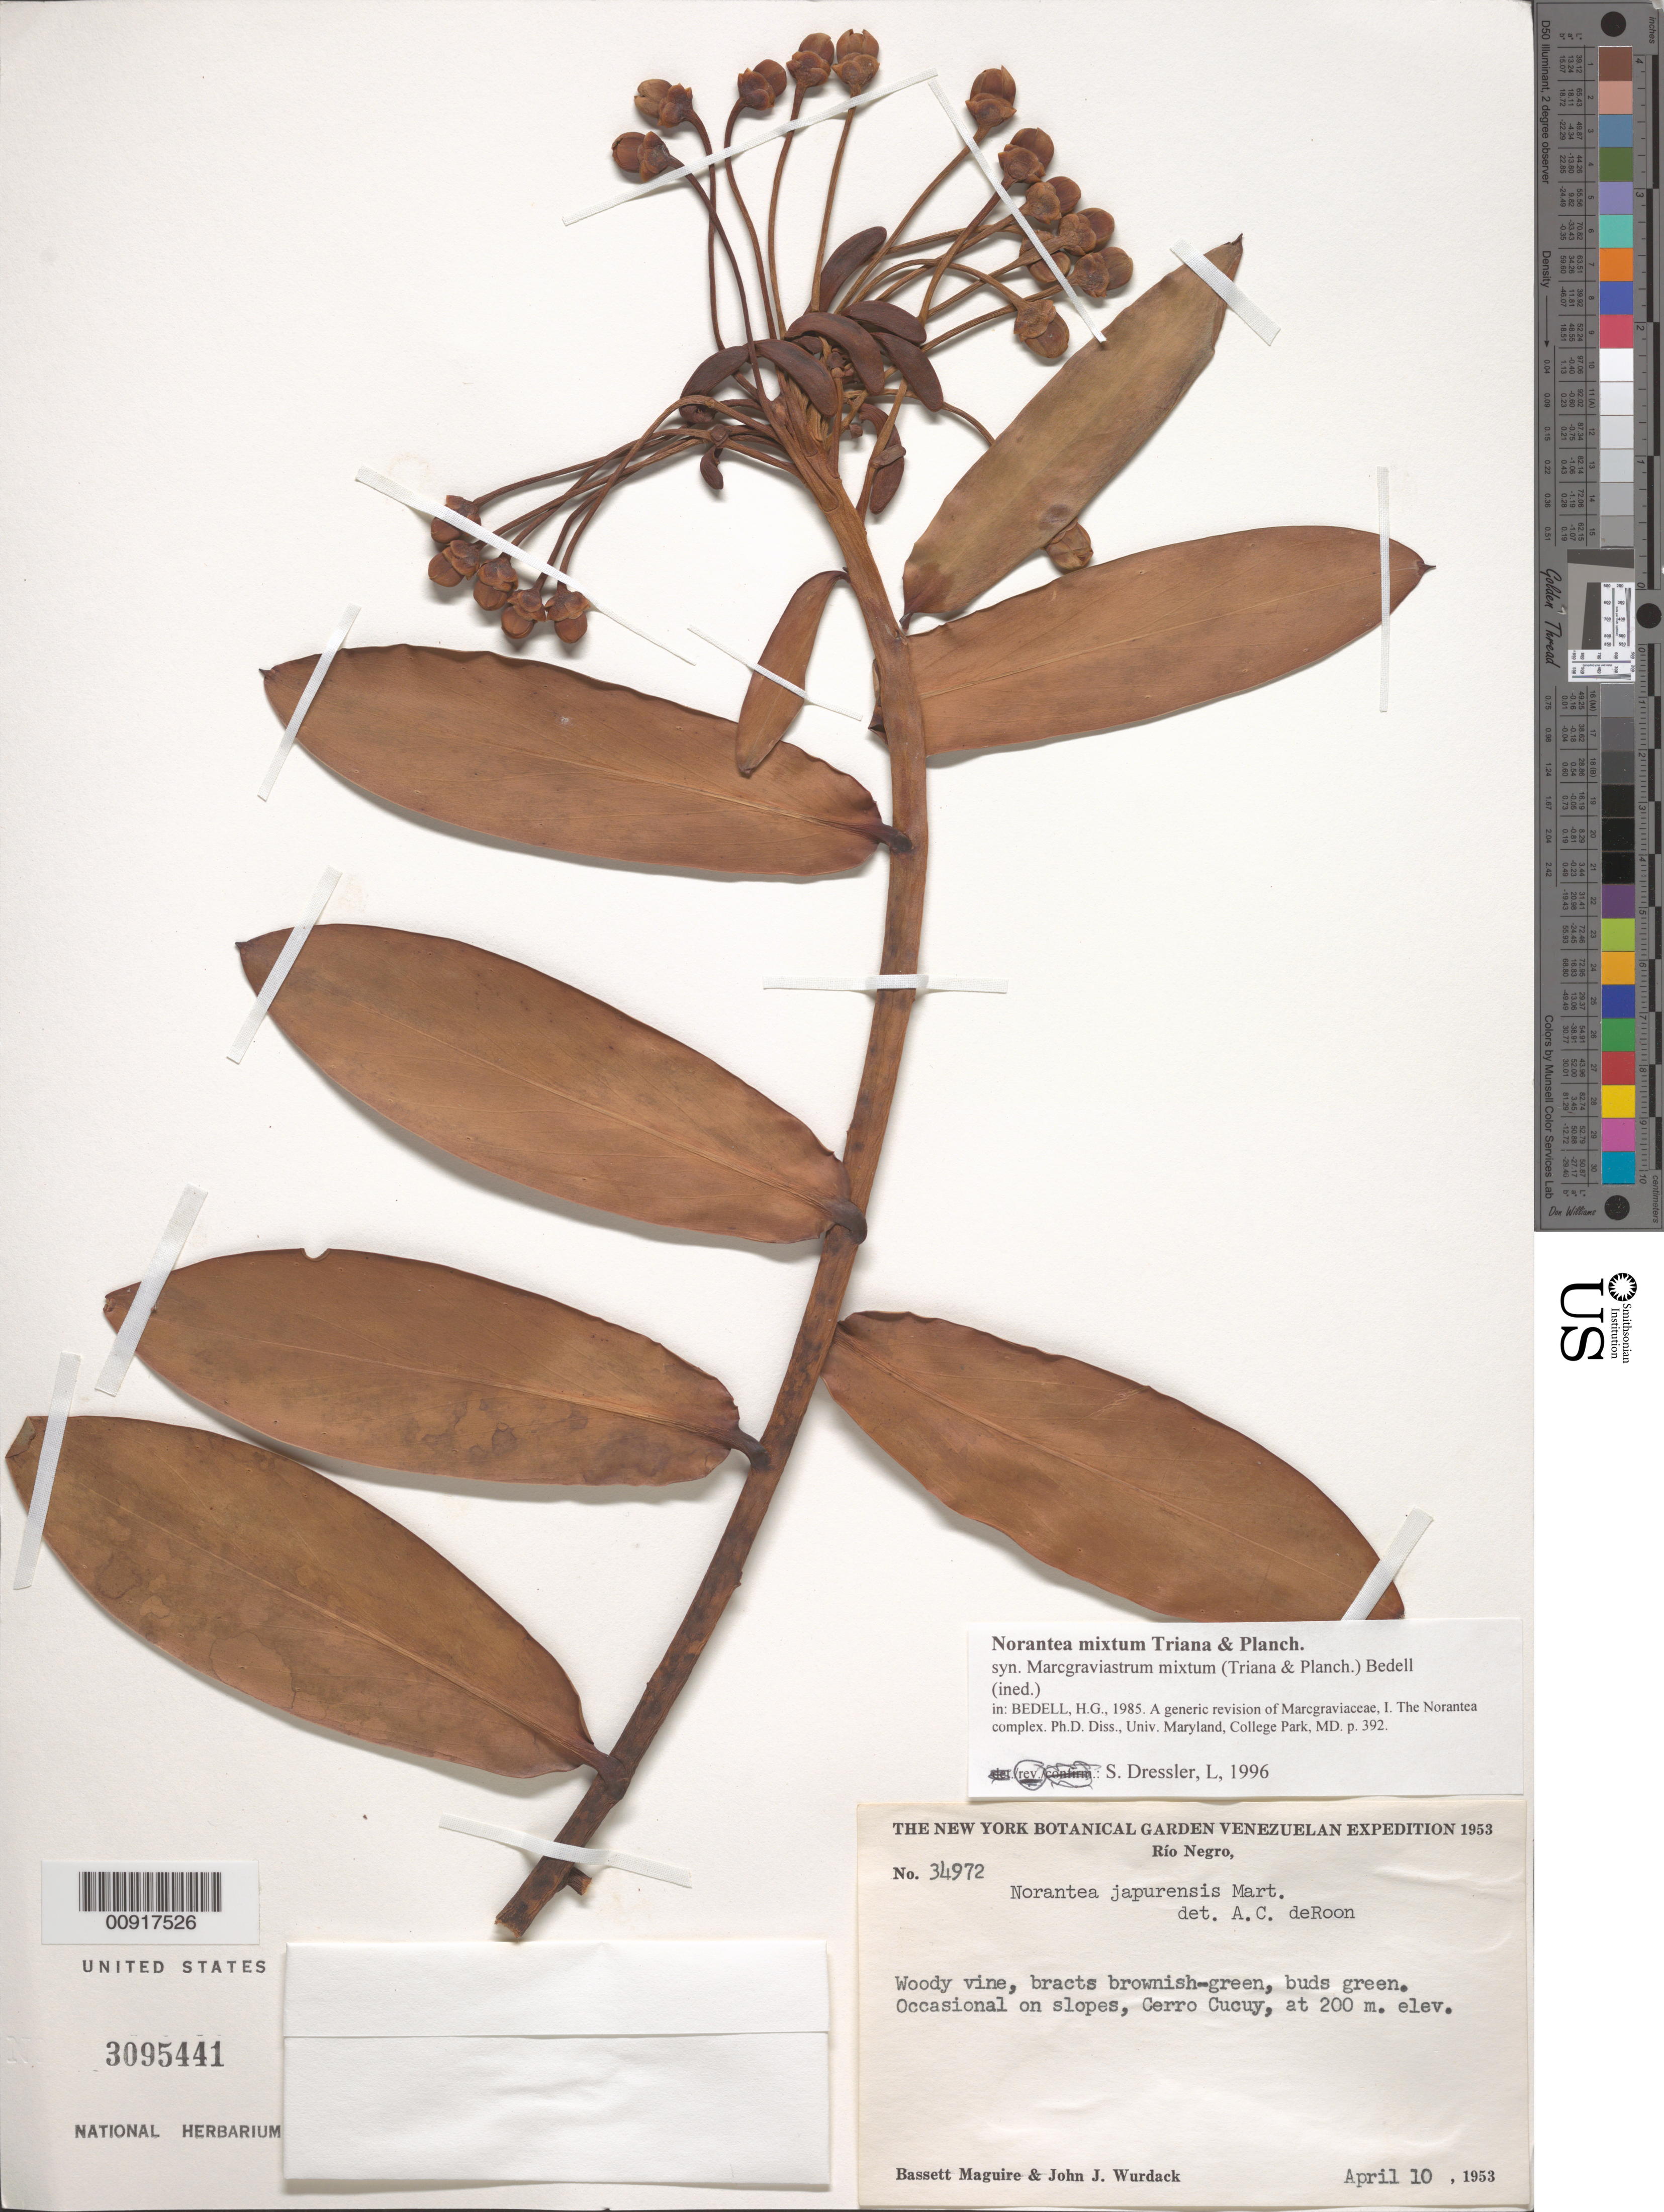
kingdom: Plantae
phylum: Tracheophyta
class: Magnoliopsida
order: Ericales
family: Marcgraviaceae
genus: Marcgraviastrum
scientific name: Marcgraviastrum mixtum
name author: (Triana & Planch.) Bedell ex de Roon & S. Dressler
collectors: B. Maguire & J. J. Wurdack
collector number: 34972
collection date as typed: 10-Apr-53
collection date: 1953-04-10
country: Venezuela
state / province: Amazonas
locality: Río Negro, Cerro Cucuy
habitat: On slopes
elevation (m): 200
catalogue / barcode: US 3095441